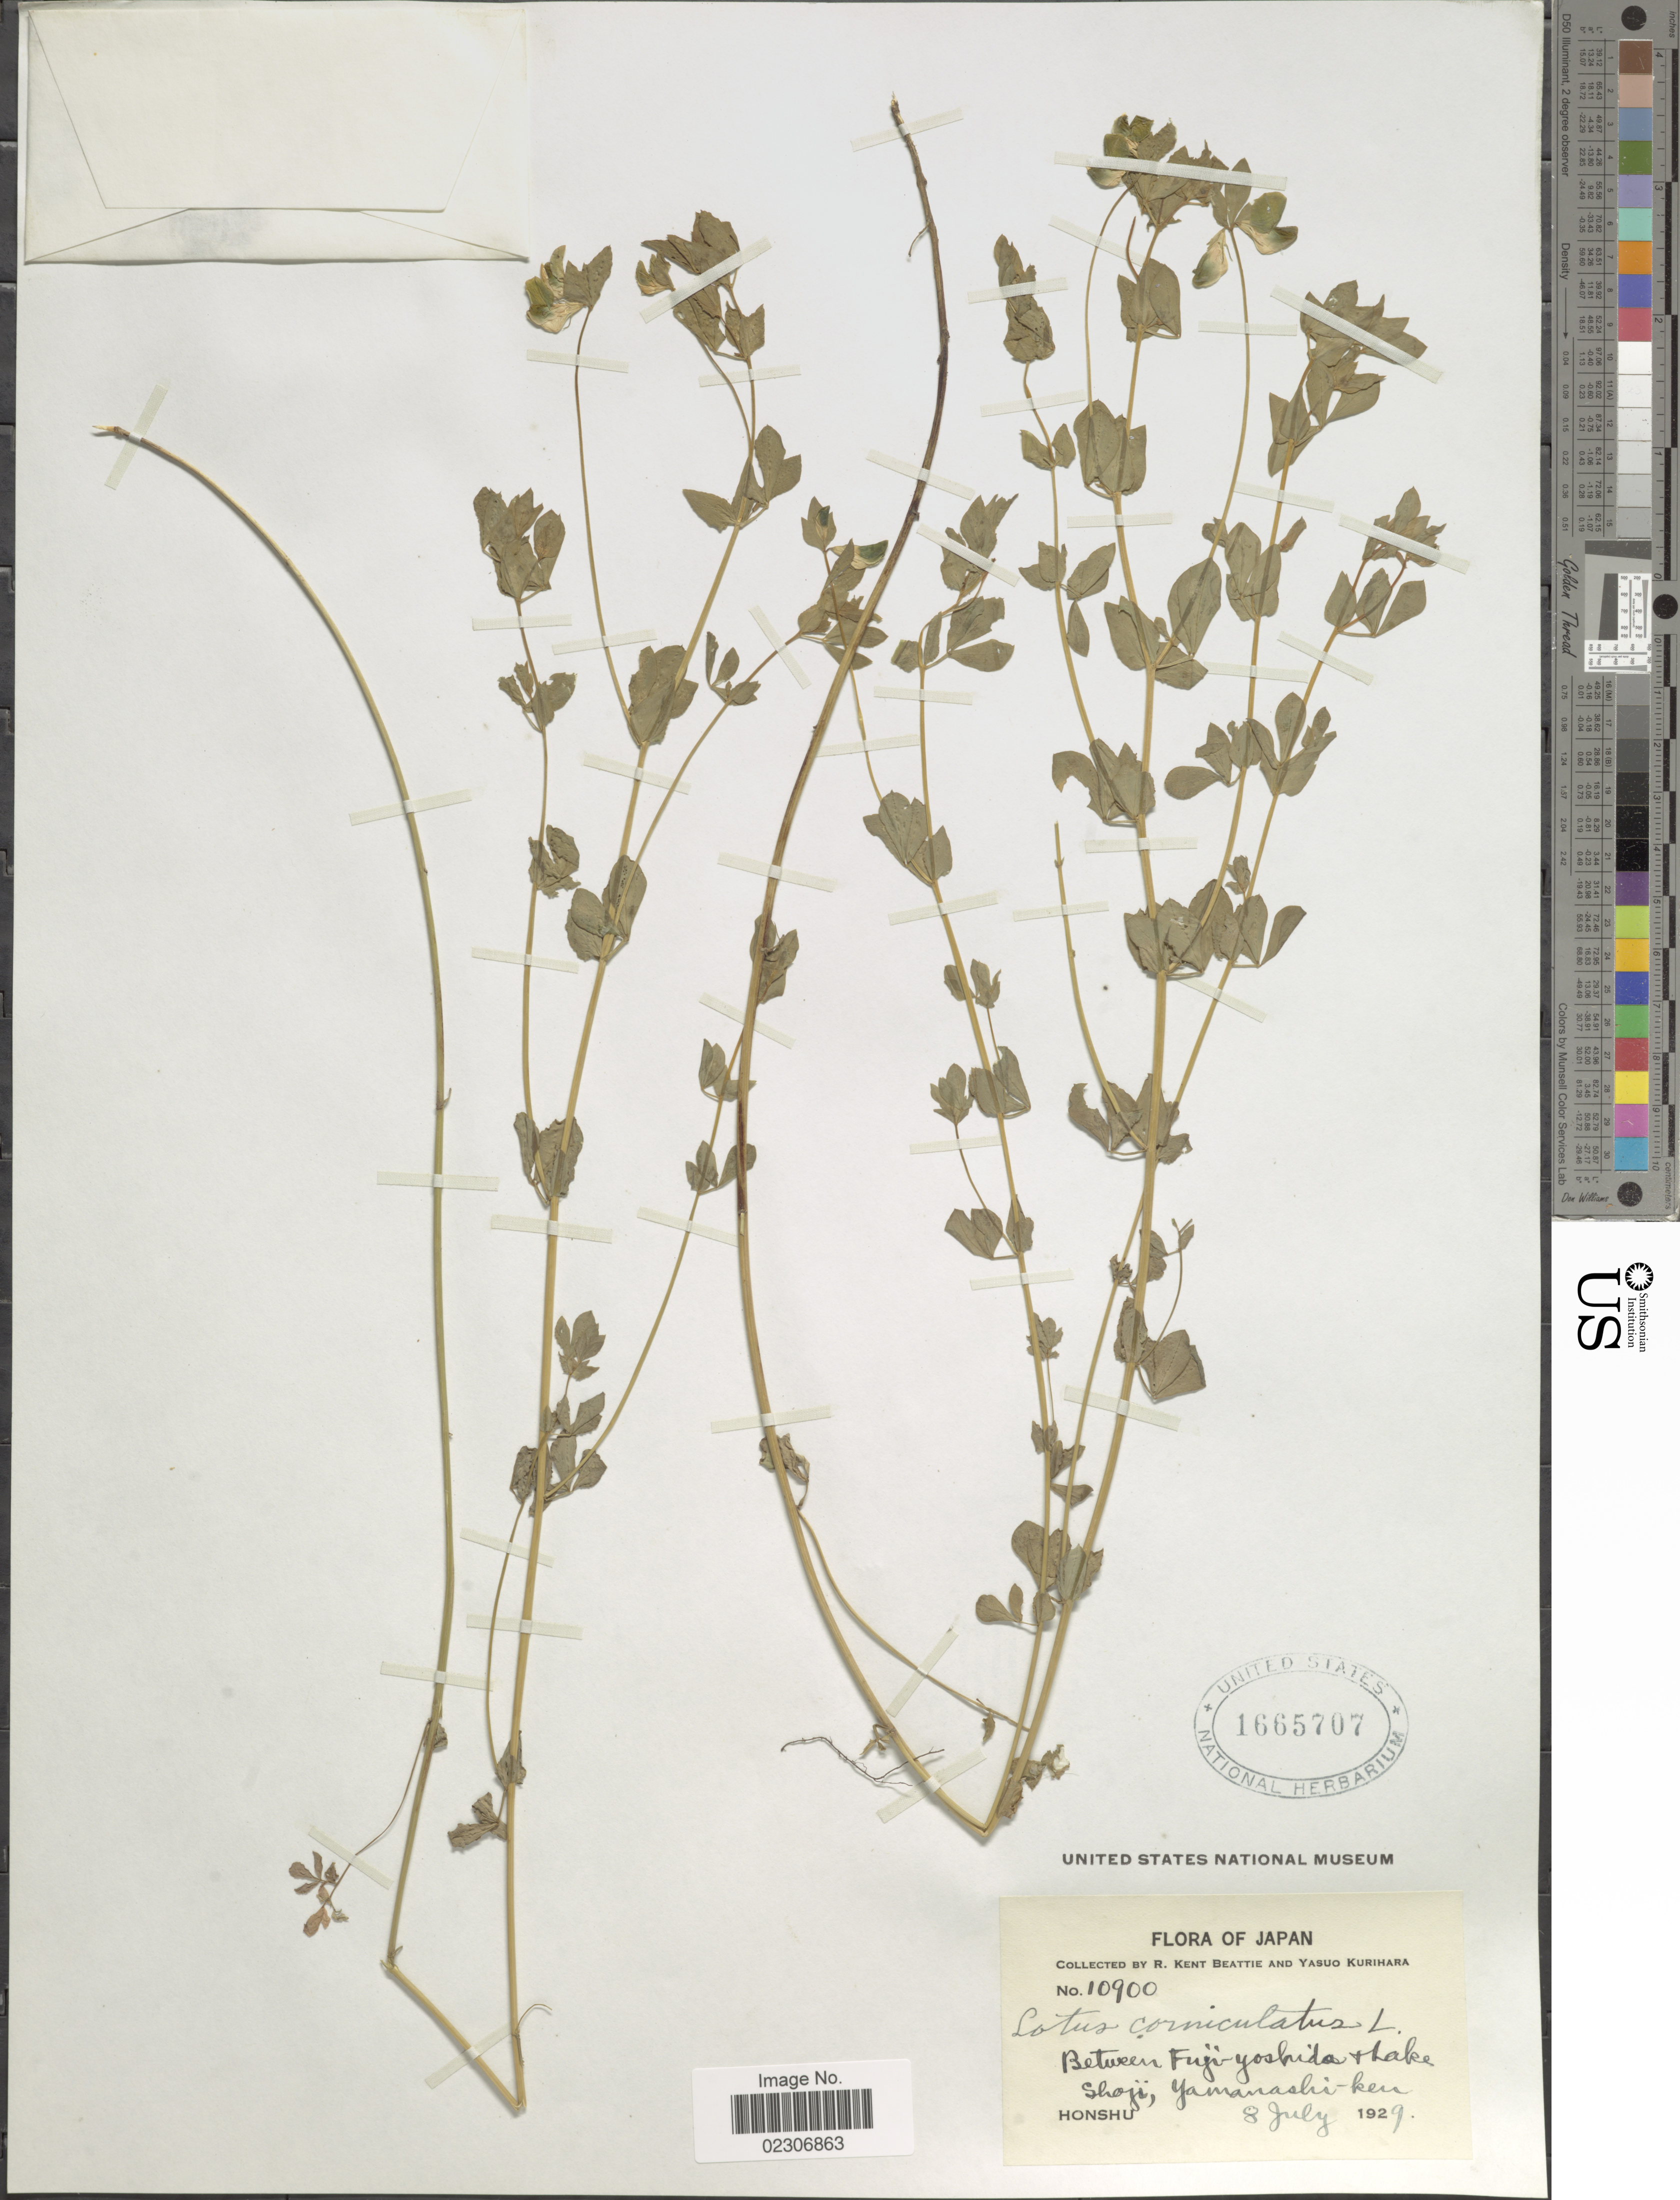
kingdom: Plantae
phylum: Tracheophyta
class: Magnoliopsida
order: Fabales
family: Fabaceae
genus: Lotus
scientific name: Lotus corniculatus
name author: L.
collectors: R. K. Beattie & Y. Kurihara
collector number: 10900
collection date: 1929-07-08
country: Japan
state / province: Yamanasi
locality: Japan, Between Fuji-yoshida + Lake Shoji, Yamanashi-ken.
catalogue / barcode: US 1665707